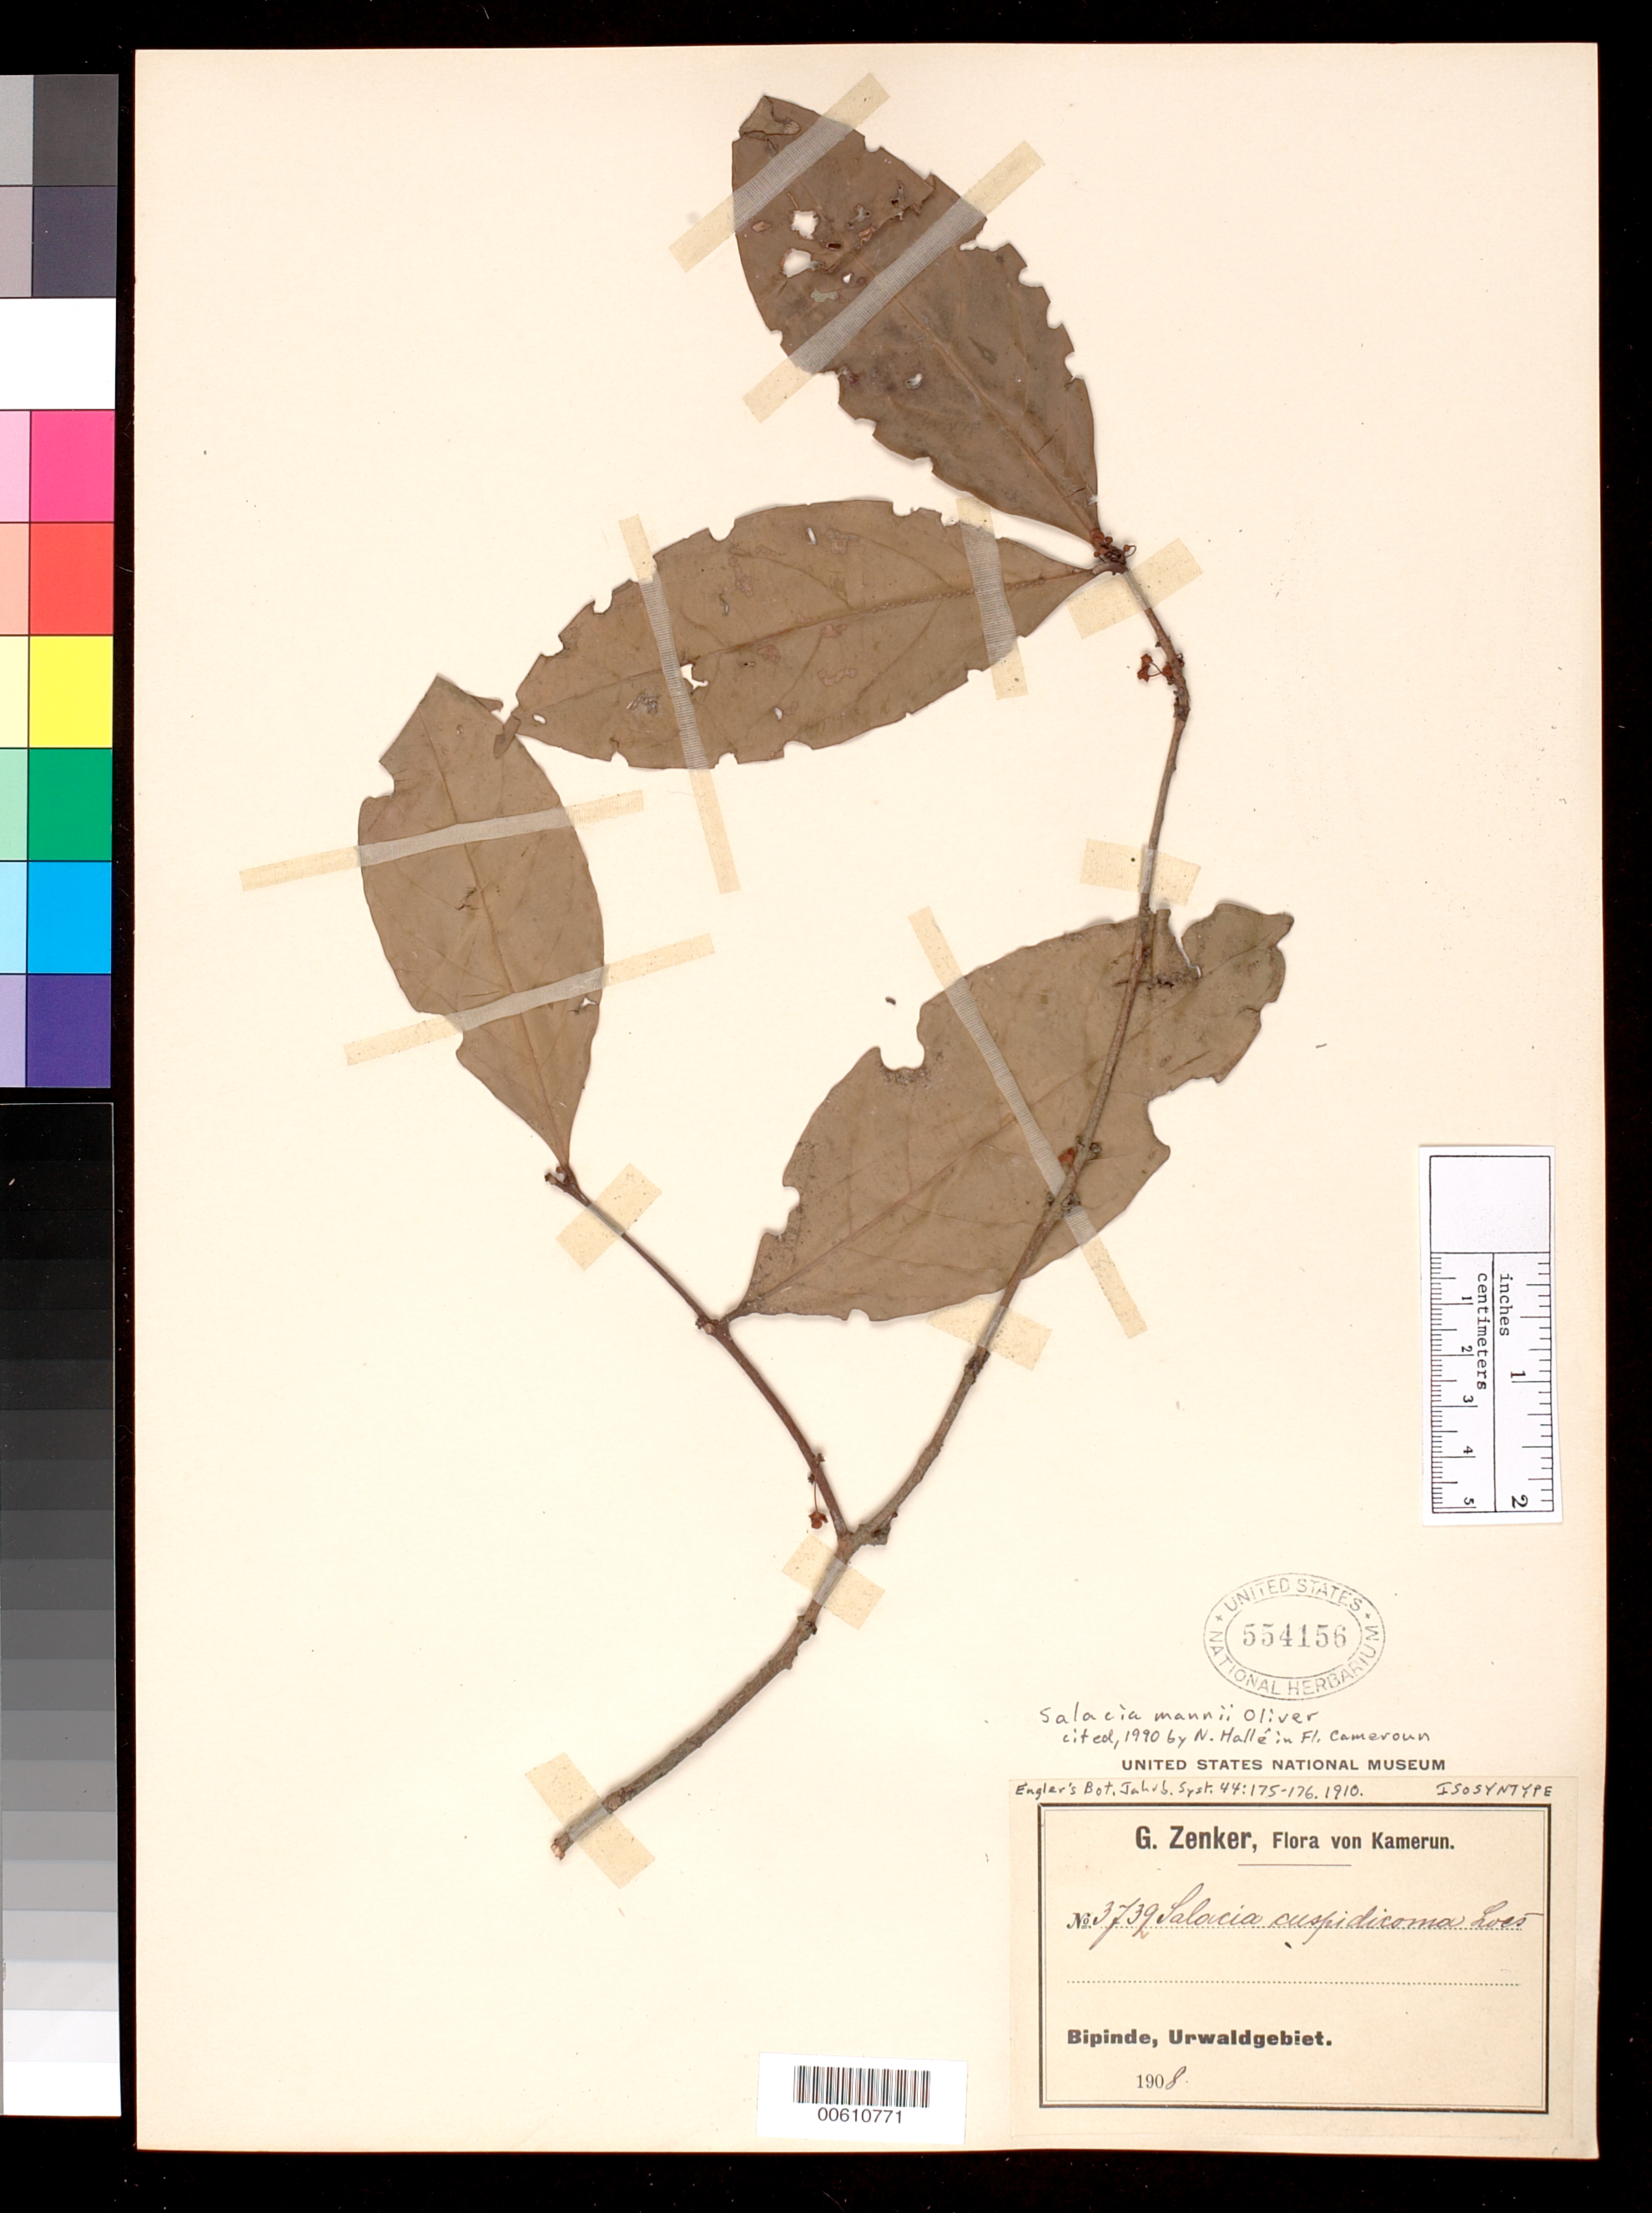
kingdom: Plantae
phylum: Tracheophyta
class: Magnoliopsida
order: Celastrales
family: Celastraceae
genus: Salacia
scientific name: Salacia cuspidicoma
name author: Loes.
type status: Isosyntype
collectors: G. A. Zenker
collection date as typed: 1908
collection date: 1908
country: Cameroon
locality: Bipinde.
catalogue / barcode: US 554156